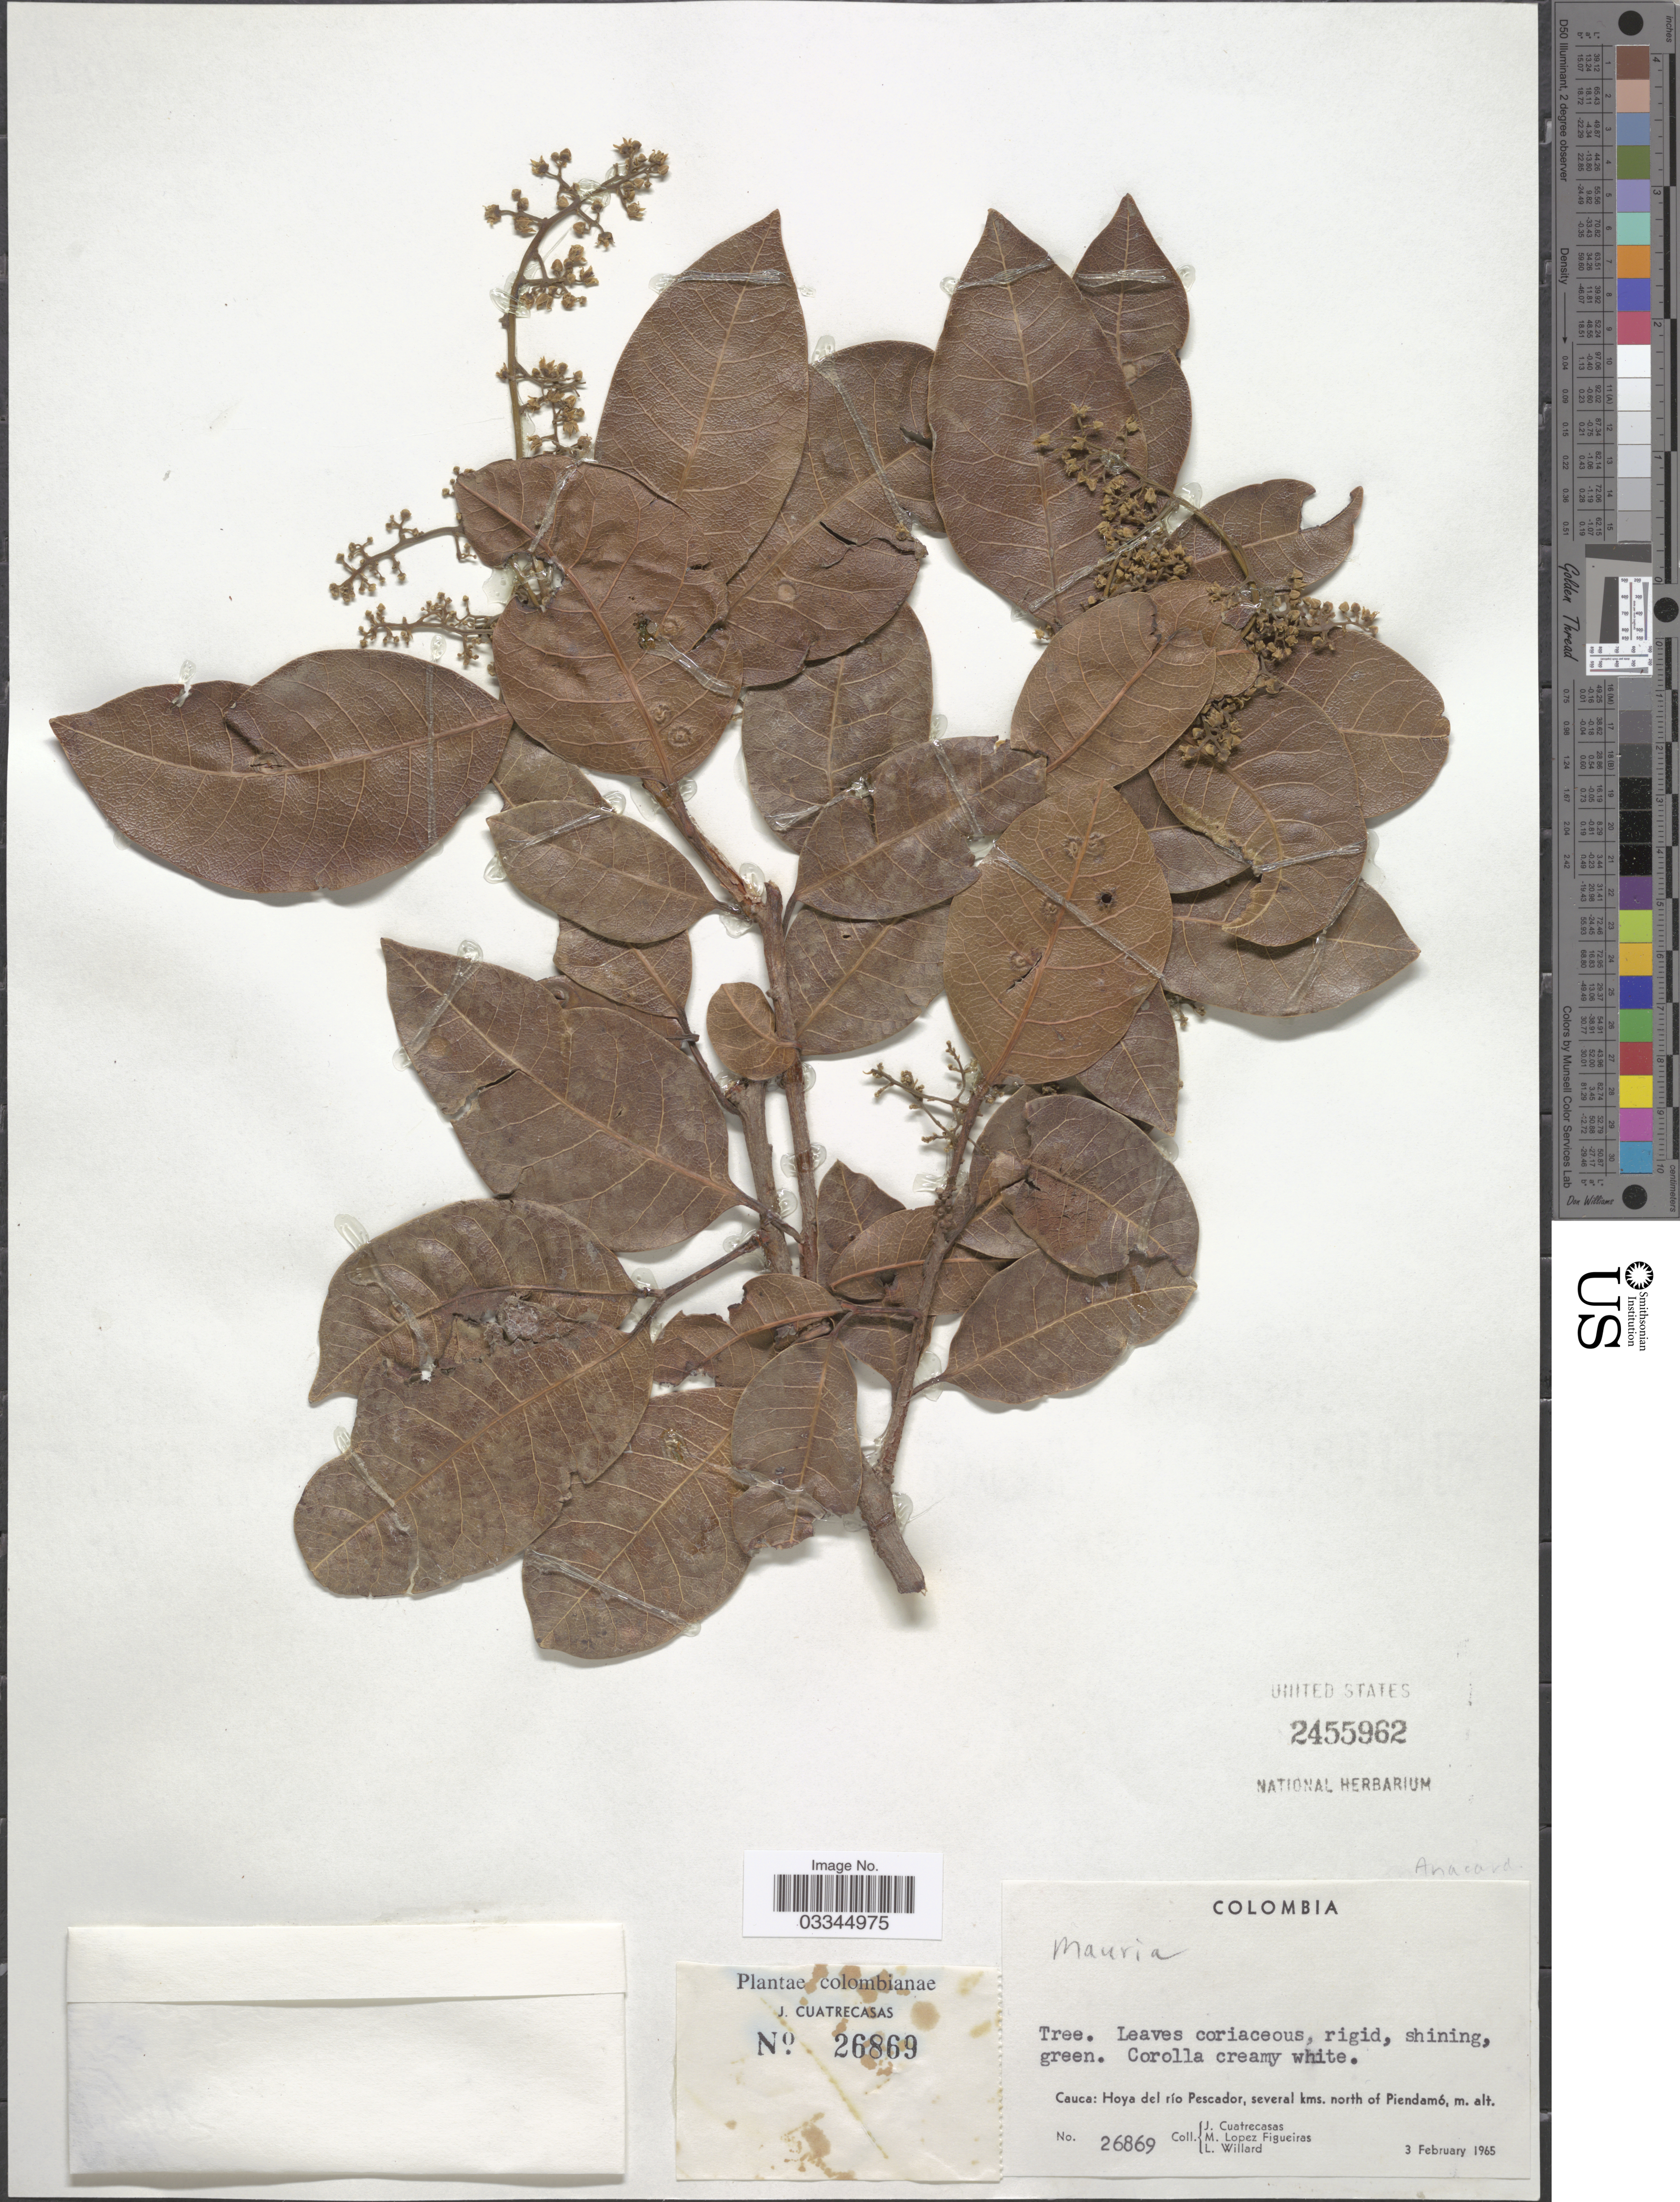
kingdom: Plantae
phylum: Tracheophyta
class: Magnoliopsida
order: Sapindales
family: Anacardiaceae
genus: Mauria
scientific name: Mauria sp.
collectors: J. Cuatrecasas, M. López Figueiras & L. Willard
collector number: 26869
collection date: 1965-02-03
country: Colombia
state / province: Cauca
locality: Hoya del río Pescador, several kms. north of Piendamó.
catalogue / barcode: US 2455962